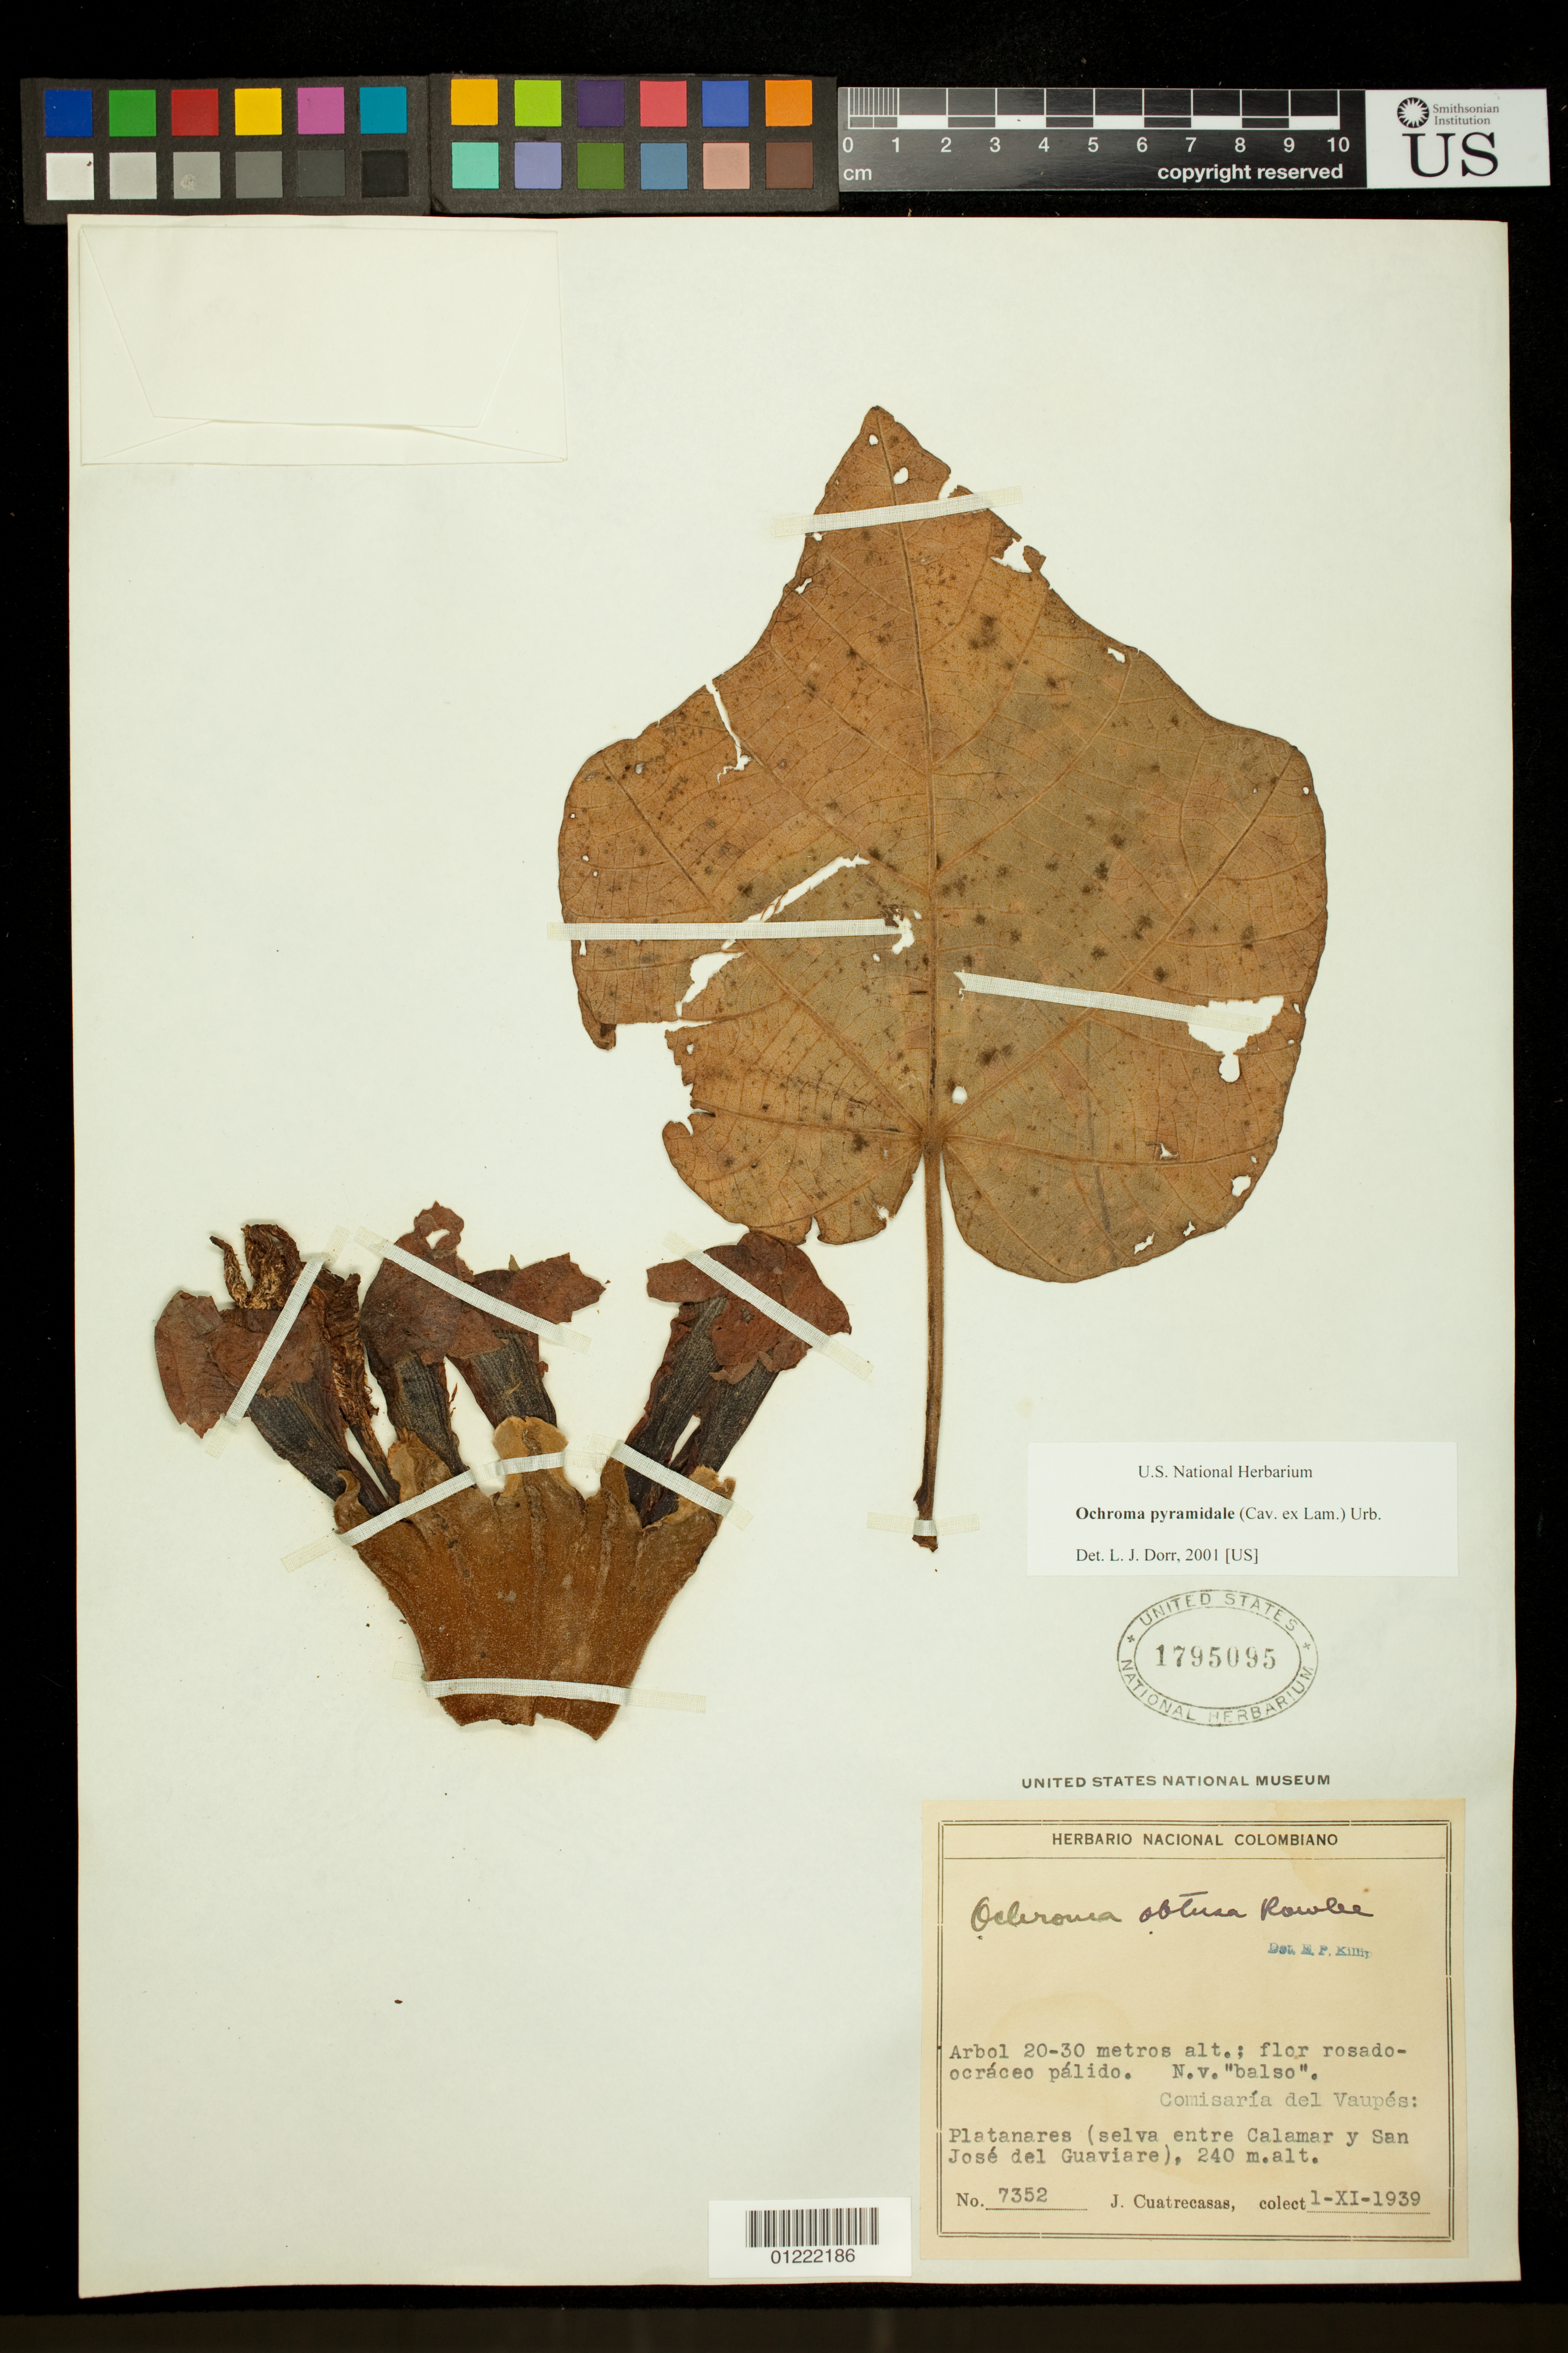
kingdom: Plantae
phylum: Tracheophyta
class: Magnoliopsida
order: Malvales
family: Malvaceae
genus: Ochroma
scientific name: Ochroma pyramidale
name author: (Cav. ex Lam.) Urb.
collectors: J. Cuatrecasas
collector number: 7352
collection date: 1939-11-01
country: Colombia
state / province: Guaviare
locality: Platanares (selva entre Calamar y San Jose del Guaviare).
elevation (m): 240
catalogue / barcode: US 1795095